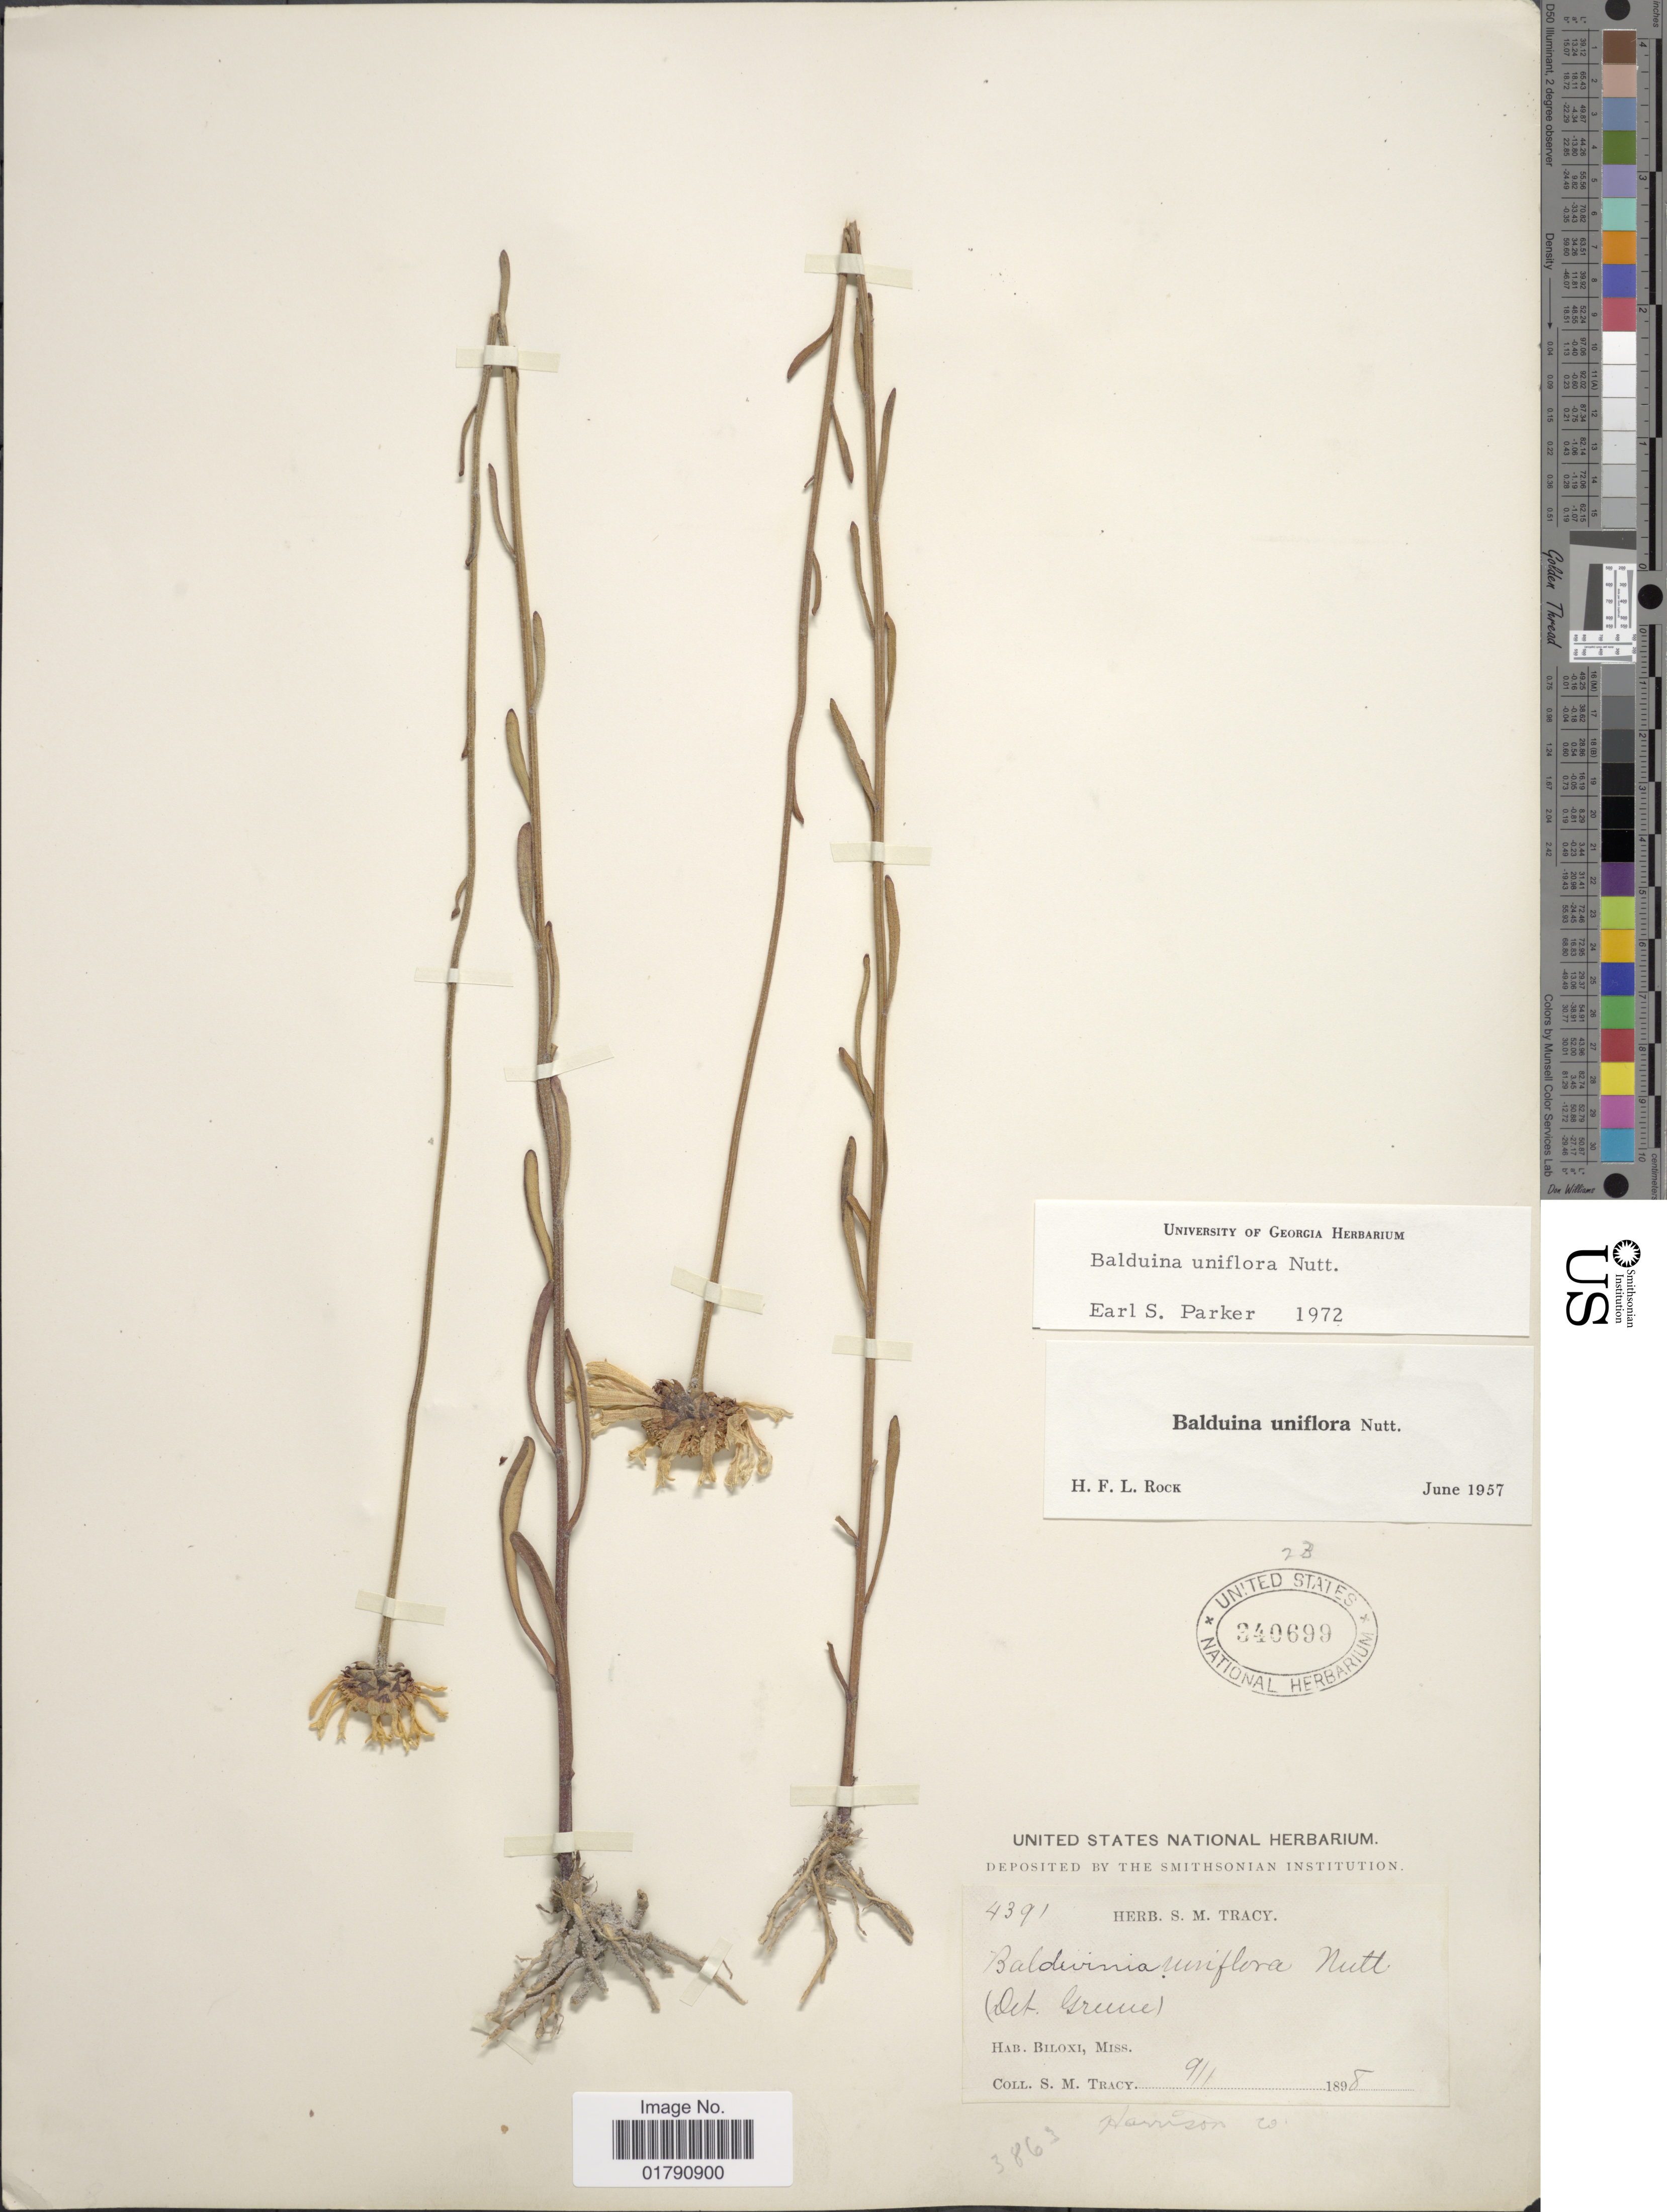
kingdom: Plantae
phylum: Tracheophyta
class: Magnoliopsida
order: Asterales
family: Asteraceae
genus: Balduina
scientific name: Balduina uniflora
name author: Nutt.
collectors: S. M. Tracy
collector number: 4391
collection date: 1898-09-01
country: United States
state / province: Mississippi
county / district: Harrison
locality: Biloxi, Miss.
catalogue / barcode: US 340699